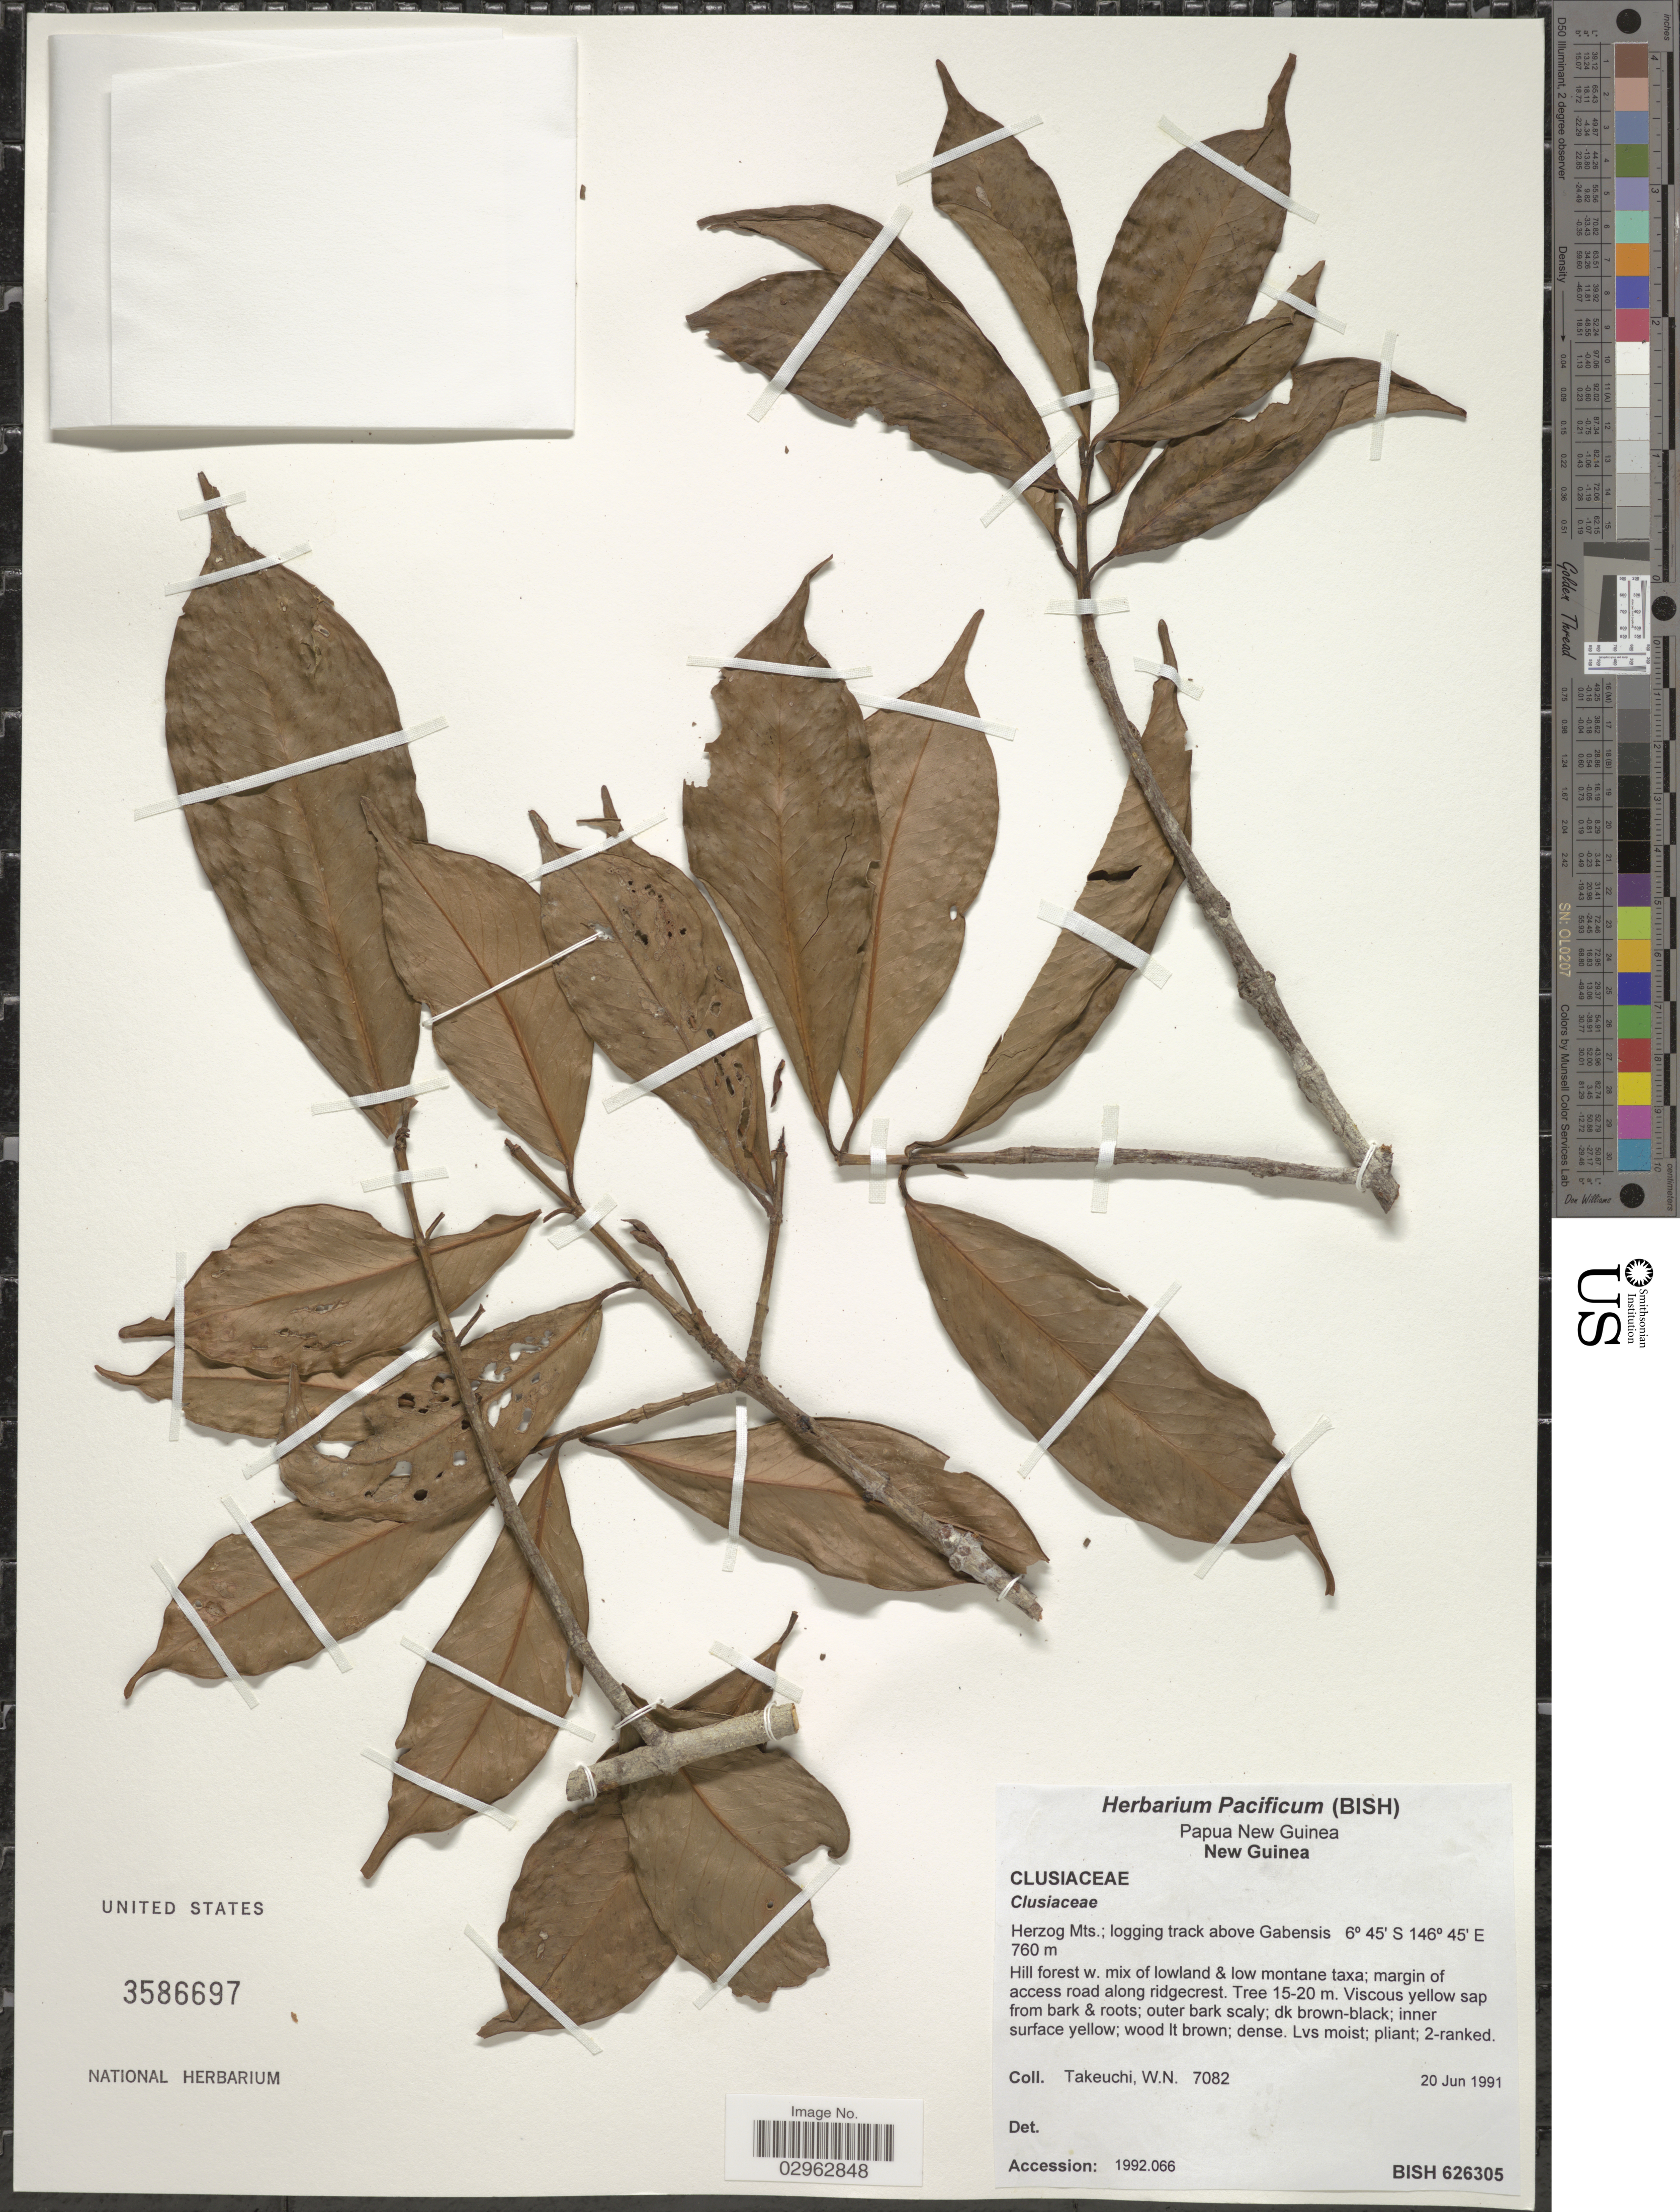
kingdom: Plantae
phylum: Tracheophyta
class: Magnoliopsida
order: Malpighiales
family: Clusiaceae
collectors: W. N. Takeuchi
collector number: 7082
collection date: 1991-06-20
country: Papua New Guinea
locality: New Guinea. Herzog Mts.; logging track above Gabensis.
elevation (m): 760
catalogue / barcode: US 3586697